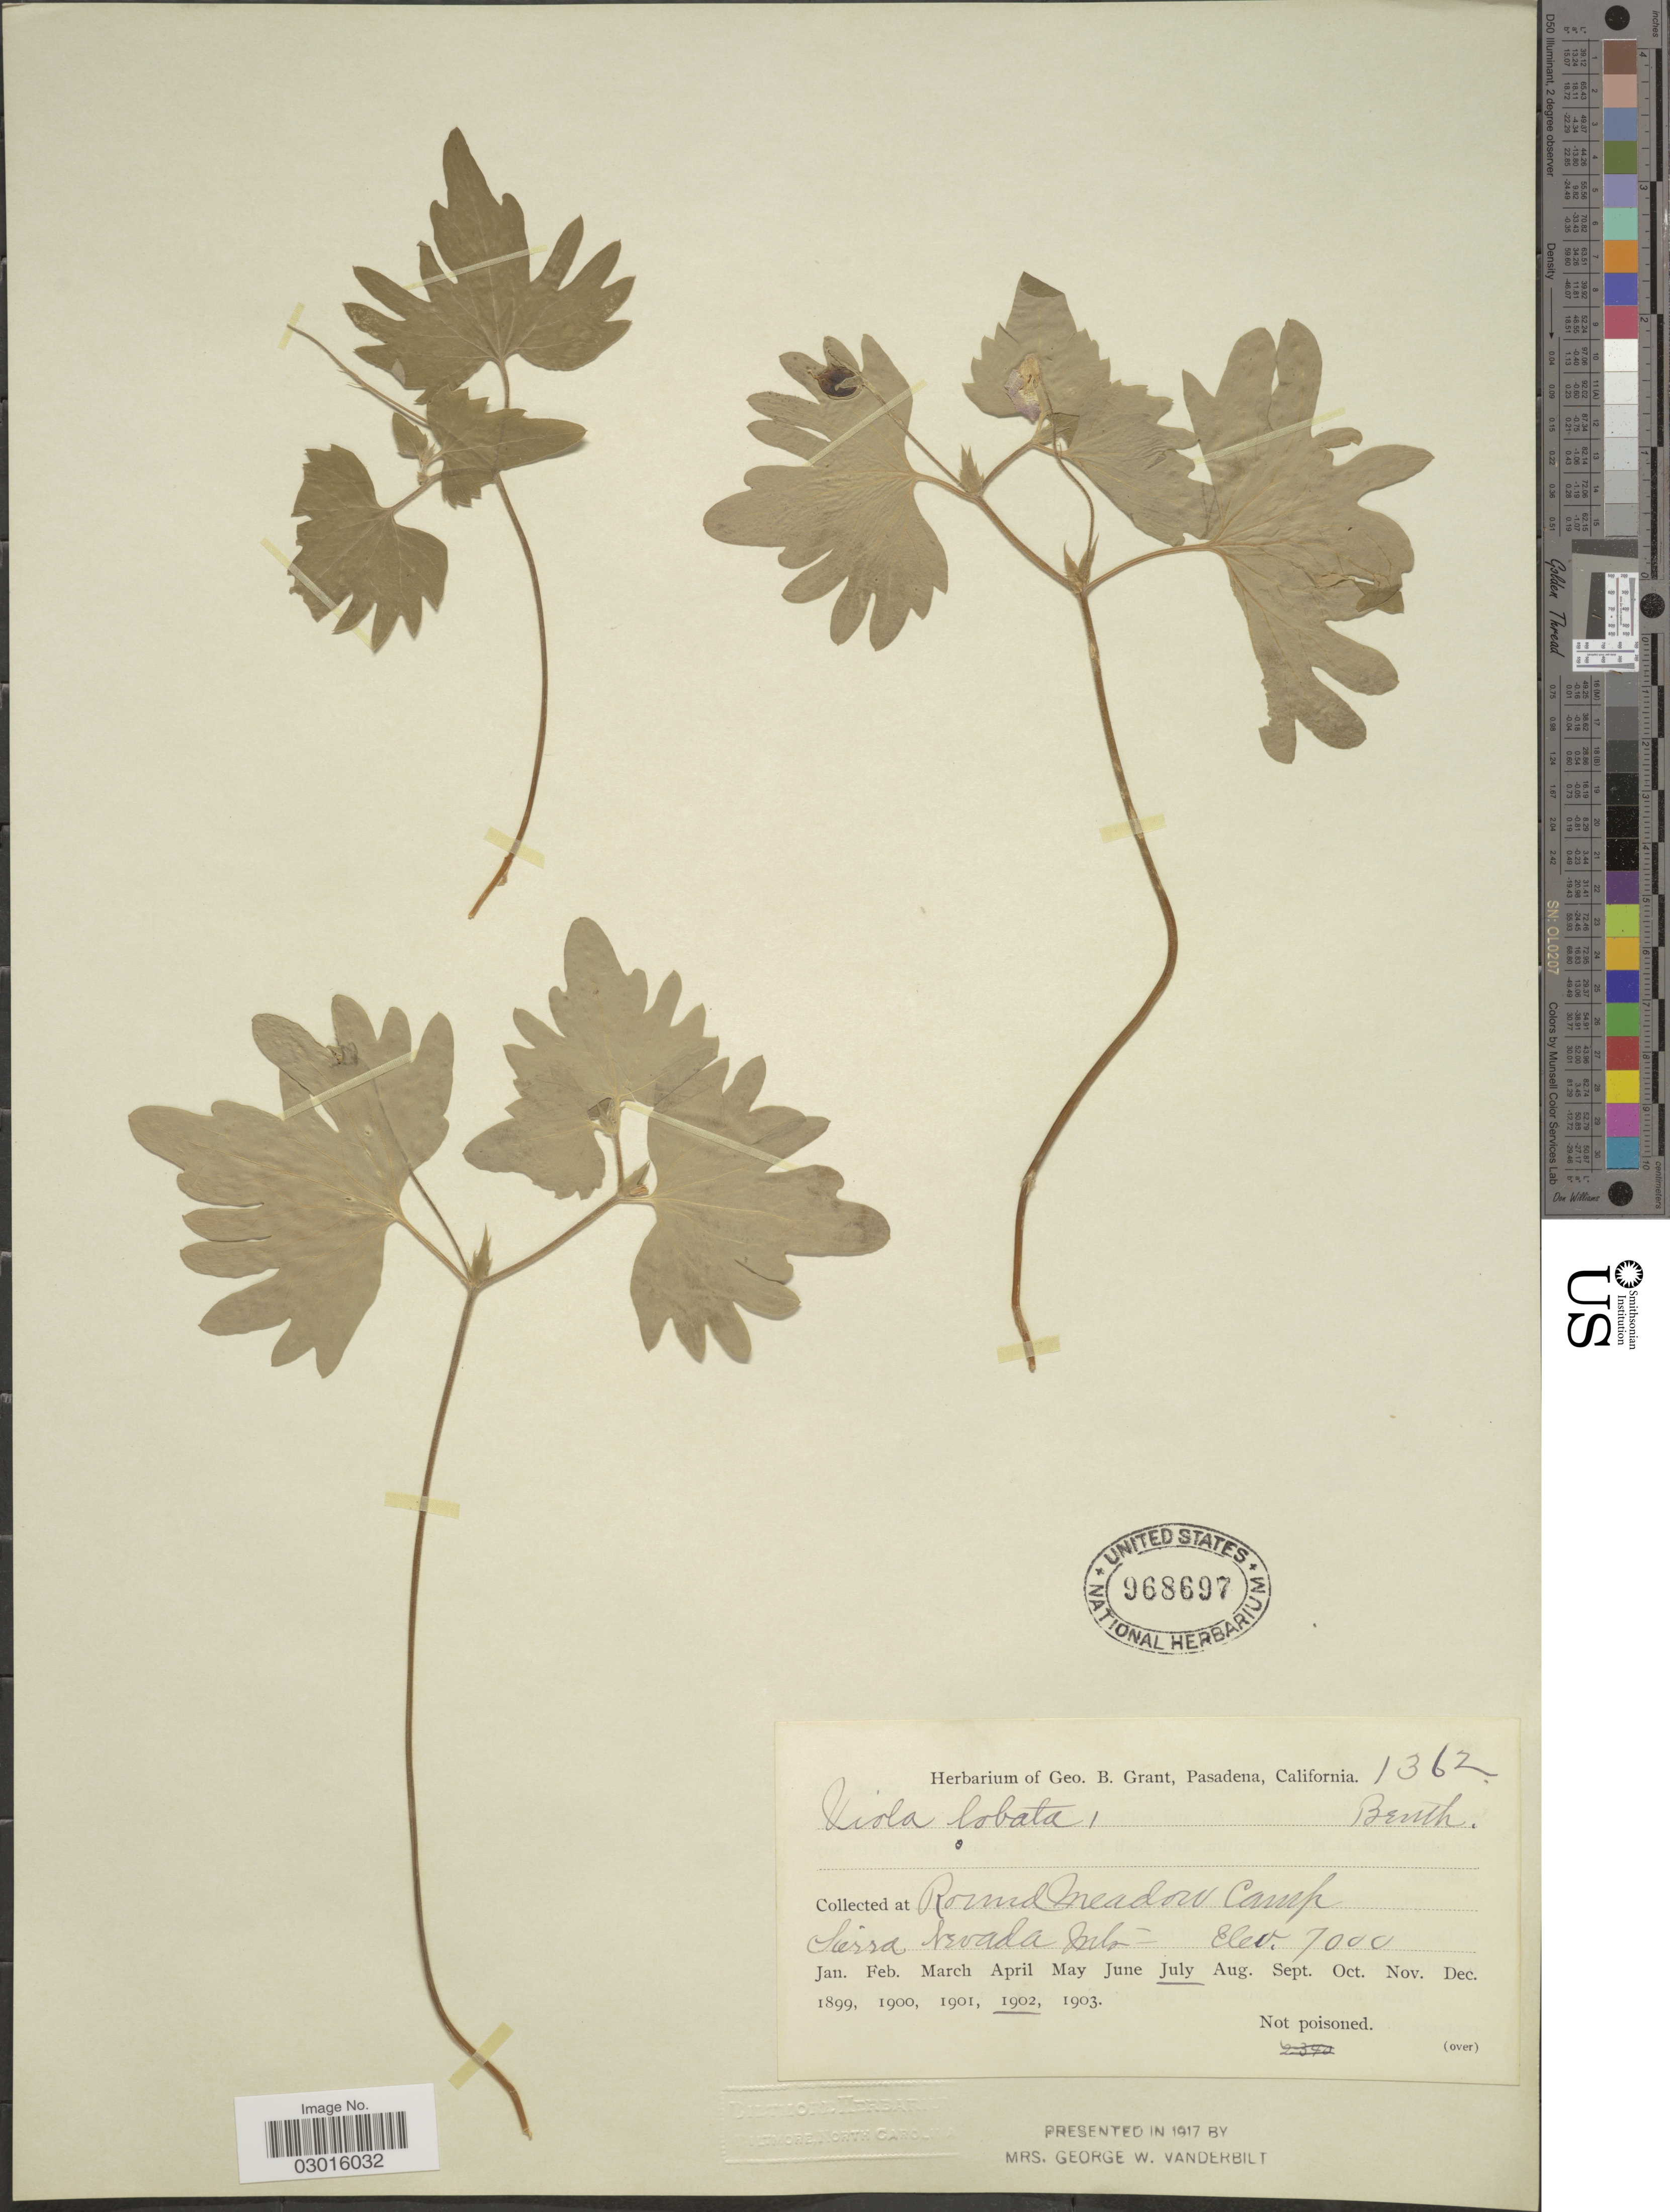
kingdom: Plantae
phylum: Tracheophyta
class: Magnoliopsida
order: Malpighiales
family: Violaceae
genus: Viola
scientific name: Viola lobata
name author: Benth.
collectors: ex herb. Geo. B. Grant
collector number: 1362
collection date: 1902-07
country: United States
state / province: California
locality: Round Meadow Camp, Sierra Nevada Mts.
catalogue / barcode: US 968697